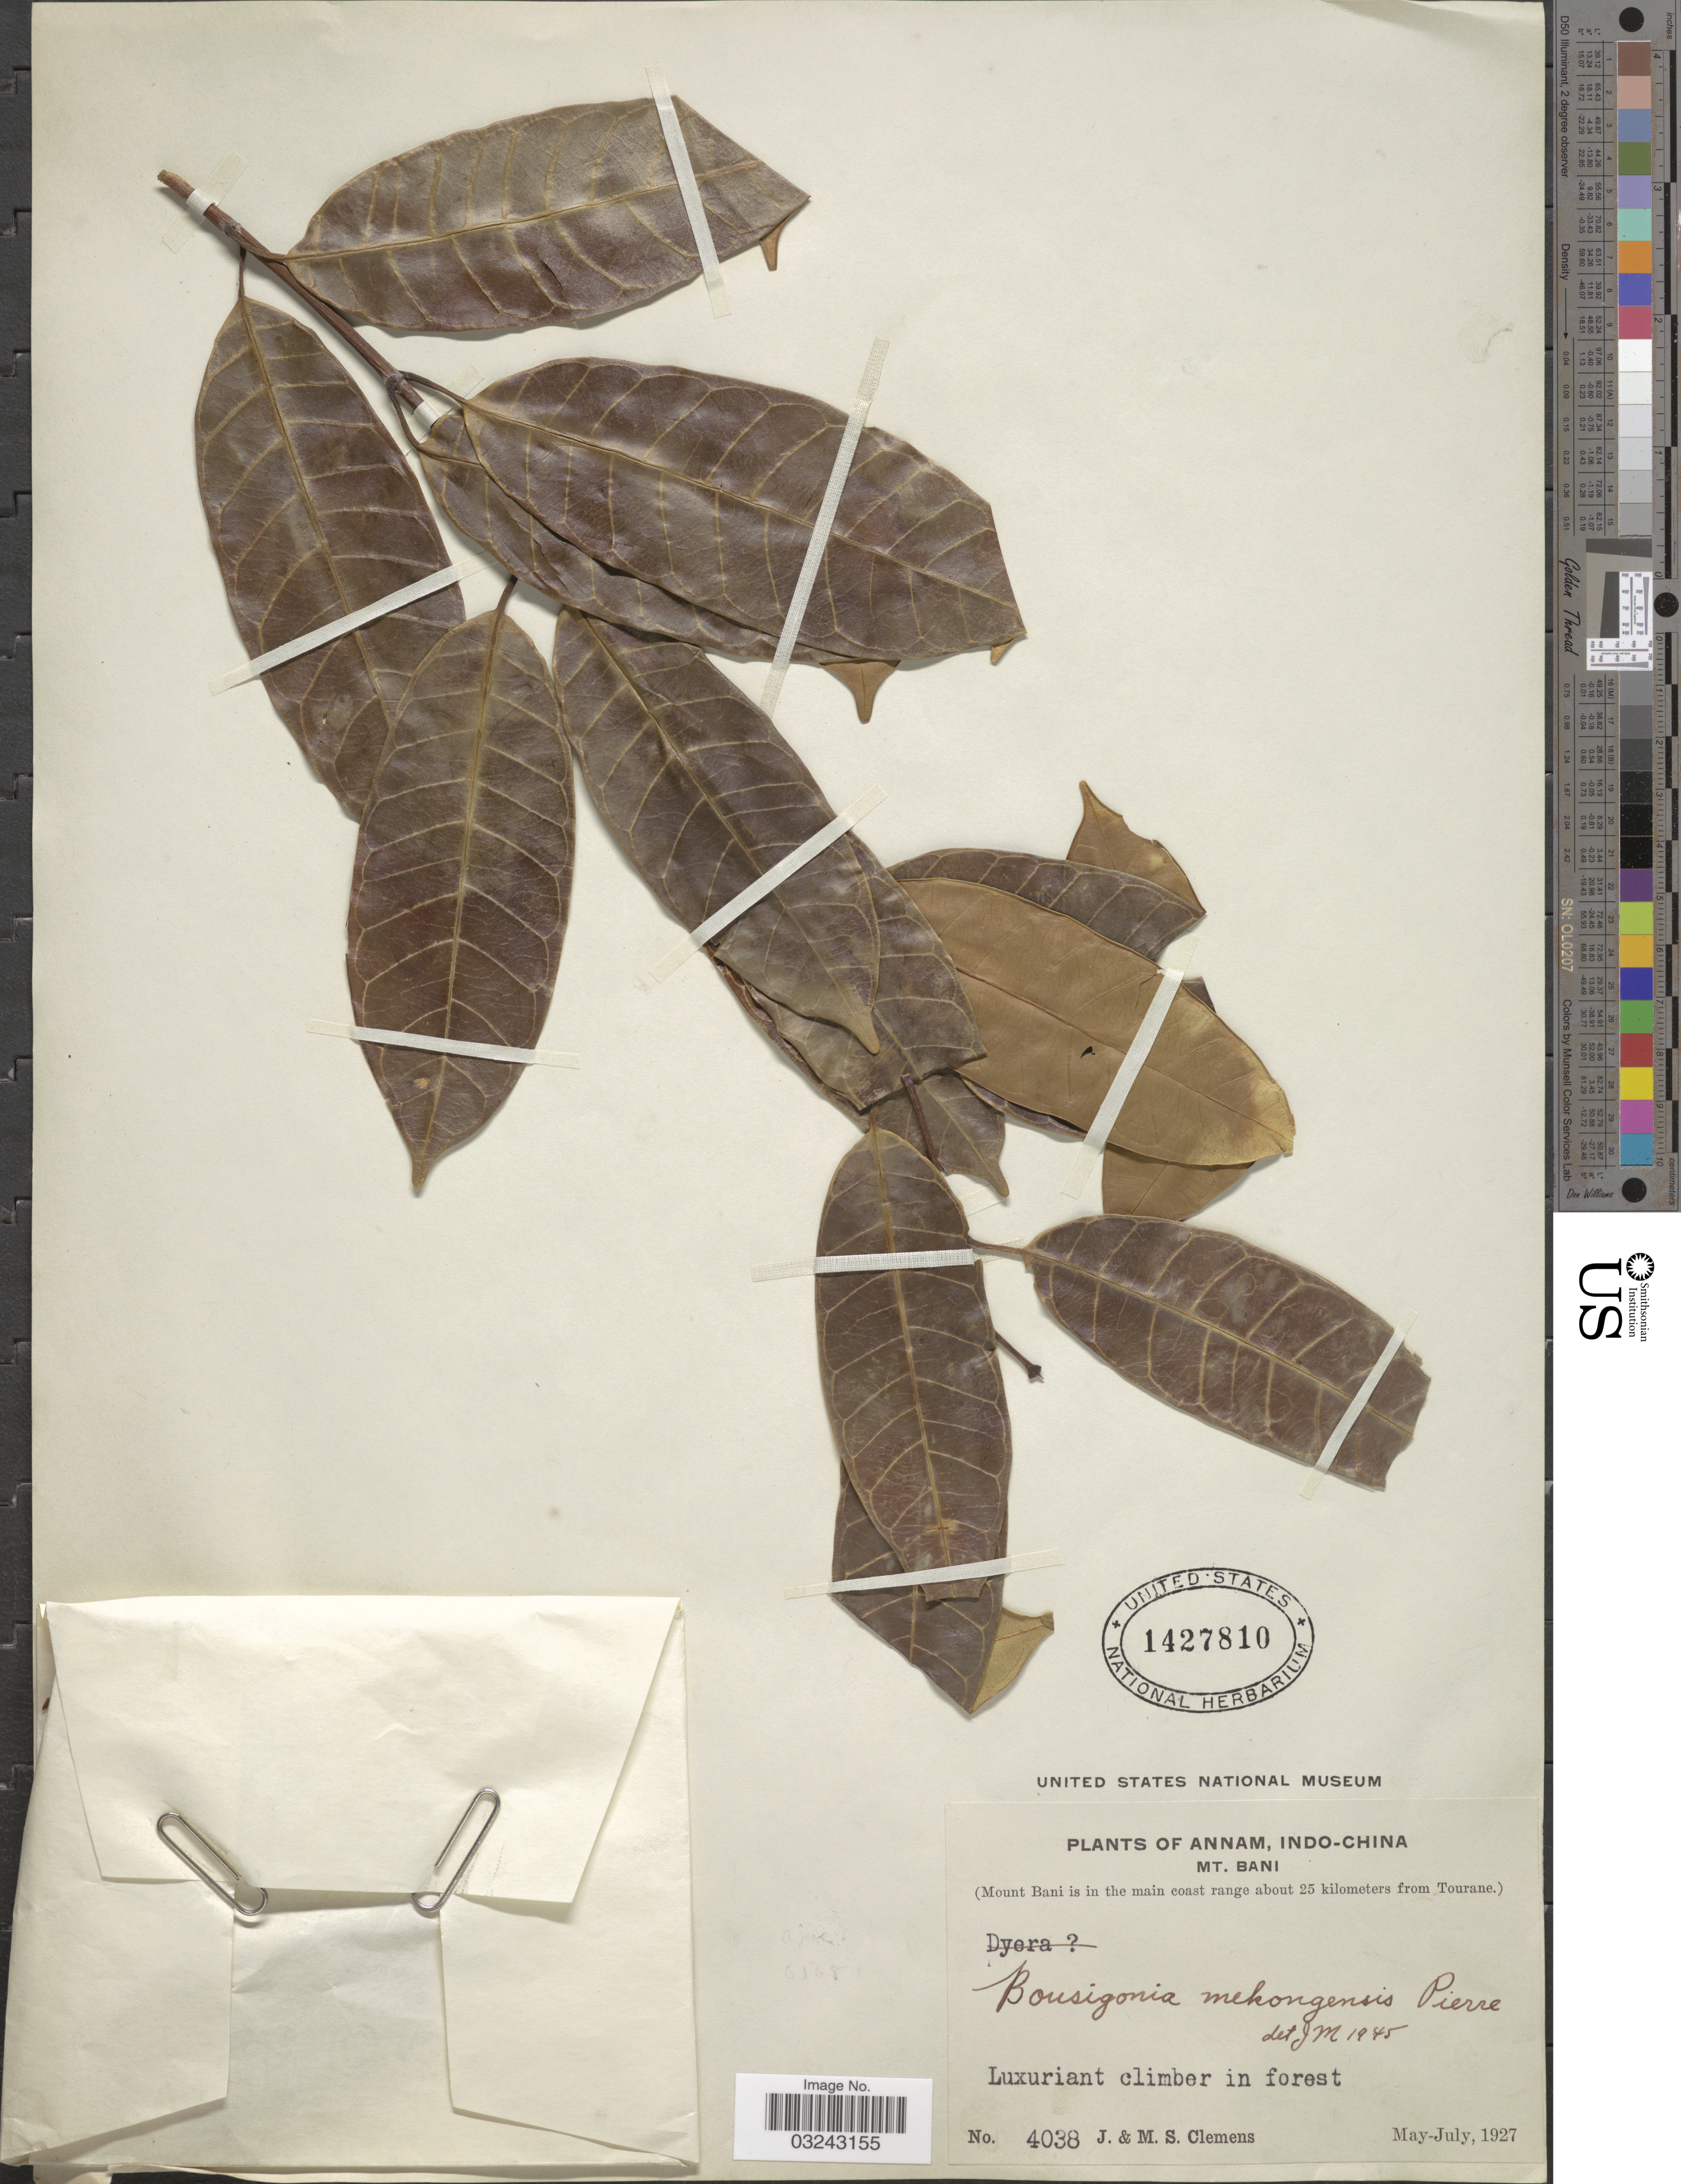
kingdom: Plantae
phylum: Tracheophyta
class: Magnoliopsida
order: Gentianales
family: Apocynaceae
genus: Bousigonia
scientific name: Bousigonia mekongensis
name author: Pierre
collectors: J. Clemens & M. S. Clemens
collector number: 4038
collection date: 1927-05/1927-07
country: Vietnam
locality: Annam, Indo-China, Mt. Bani, (Mount Bani is in the main coast range about 25 kilometers from Tourane.).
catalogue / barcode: US 1427810